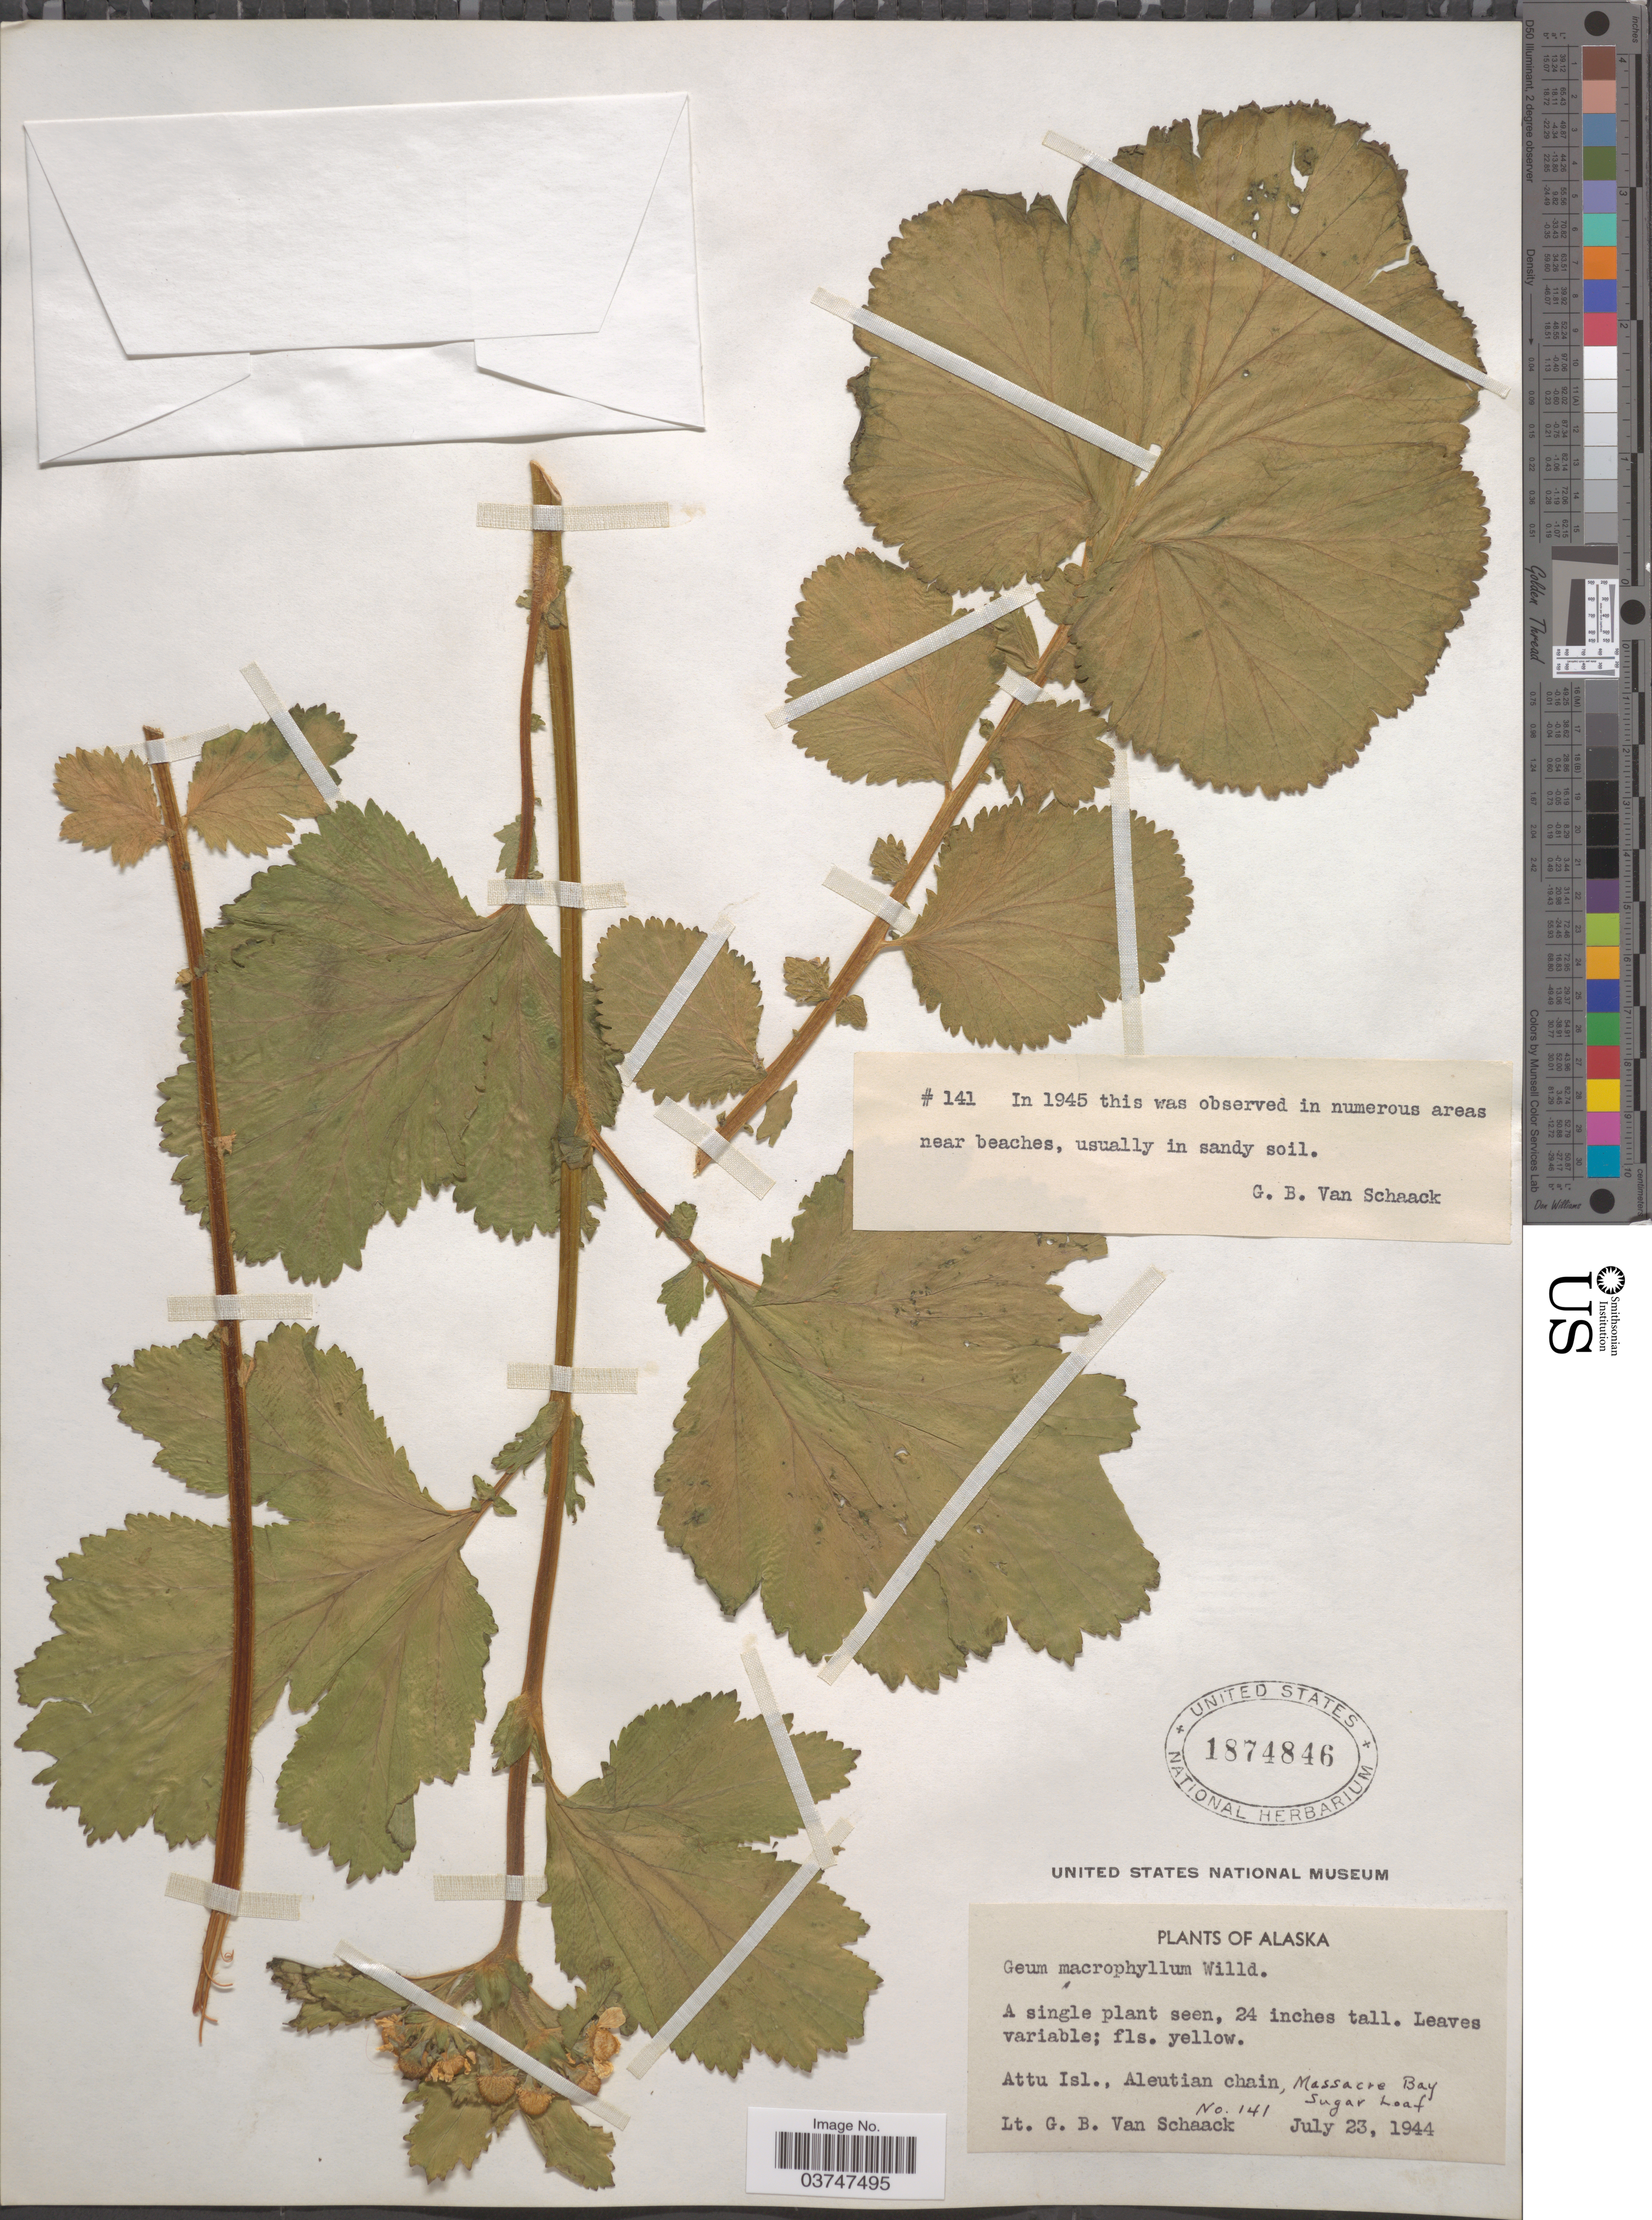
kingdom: Plantae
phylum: Tracheophyta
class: Magnoliopsida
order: Rosales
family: Rosaceae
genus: Geum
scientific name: Geum macrophyllum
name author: Willd.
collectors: G. Van Schaack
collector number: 141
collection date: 1944-07-23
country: United States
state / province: Alaska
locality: Attu Isl., Aleutian chain, Massacre Bay, Sugar Loaf.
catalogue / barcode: US 1874846